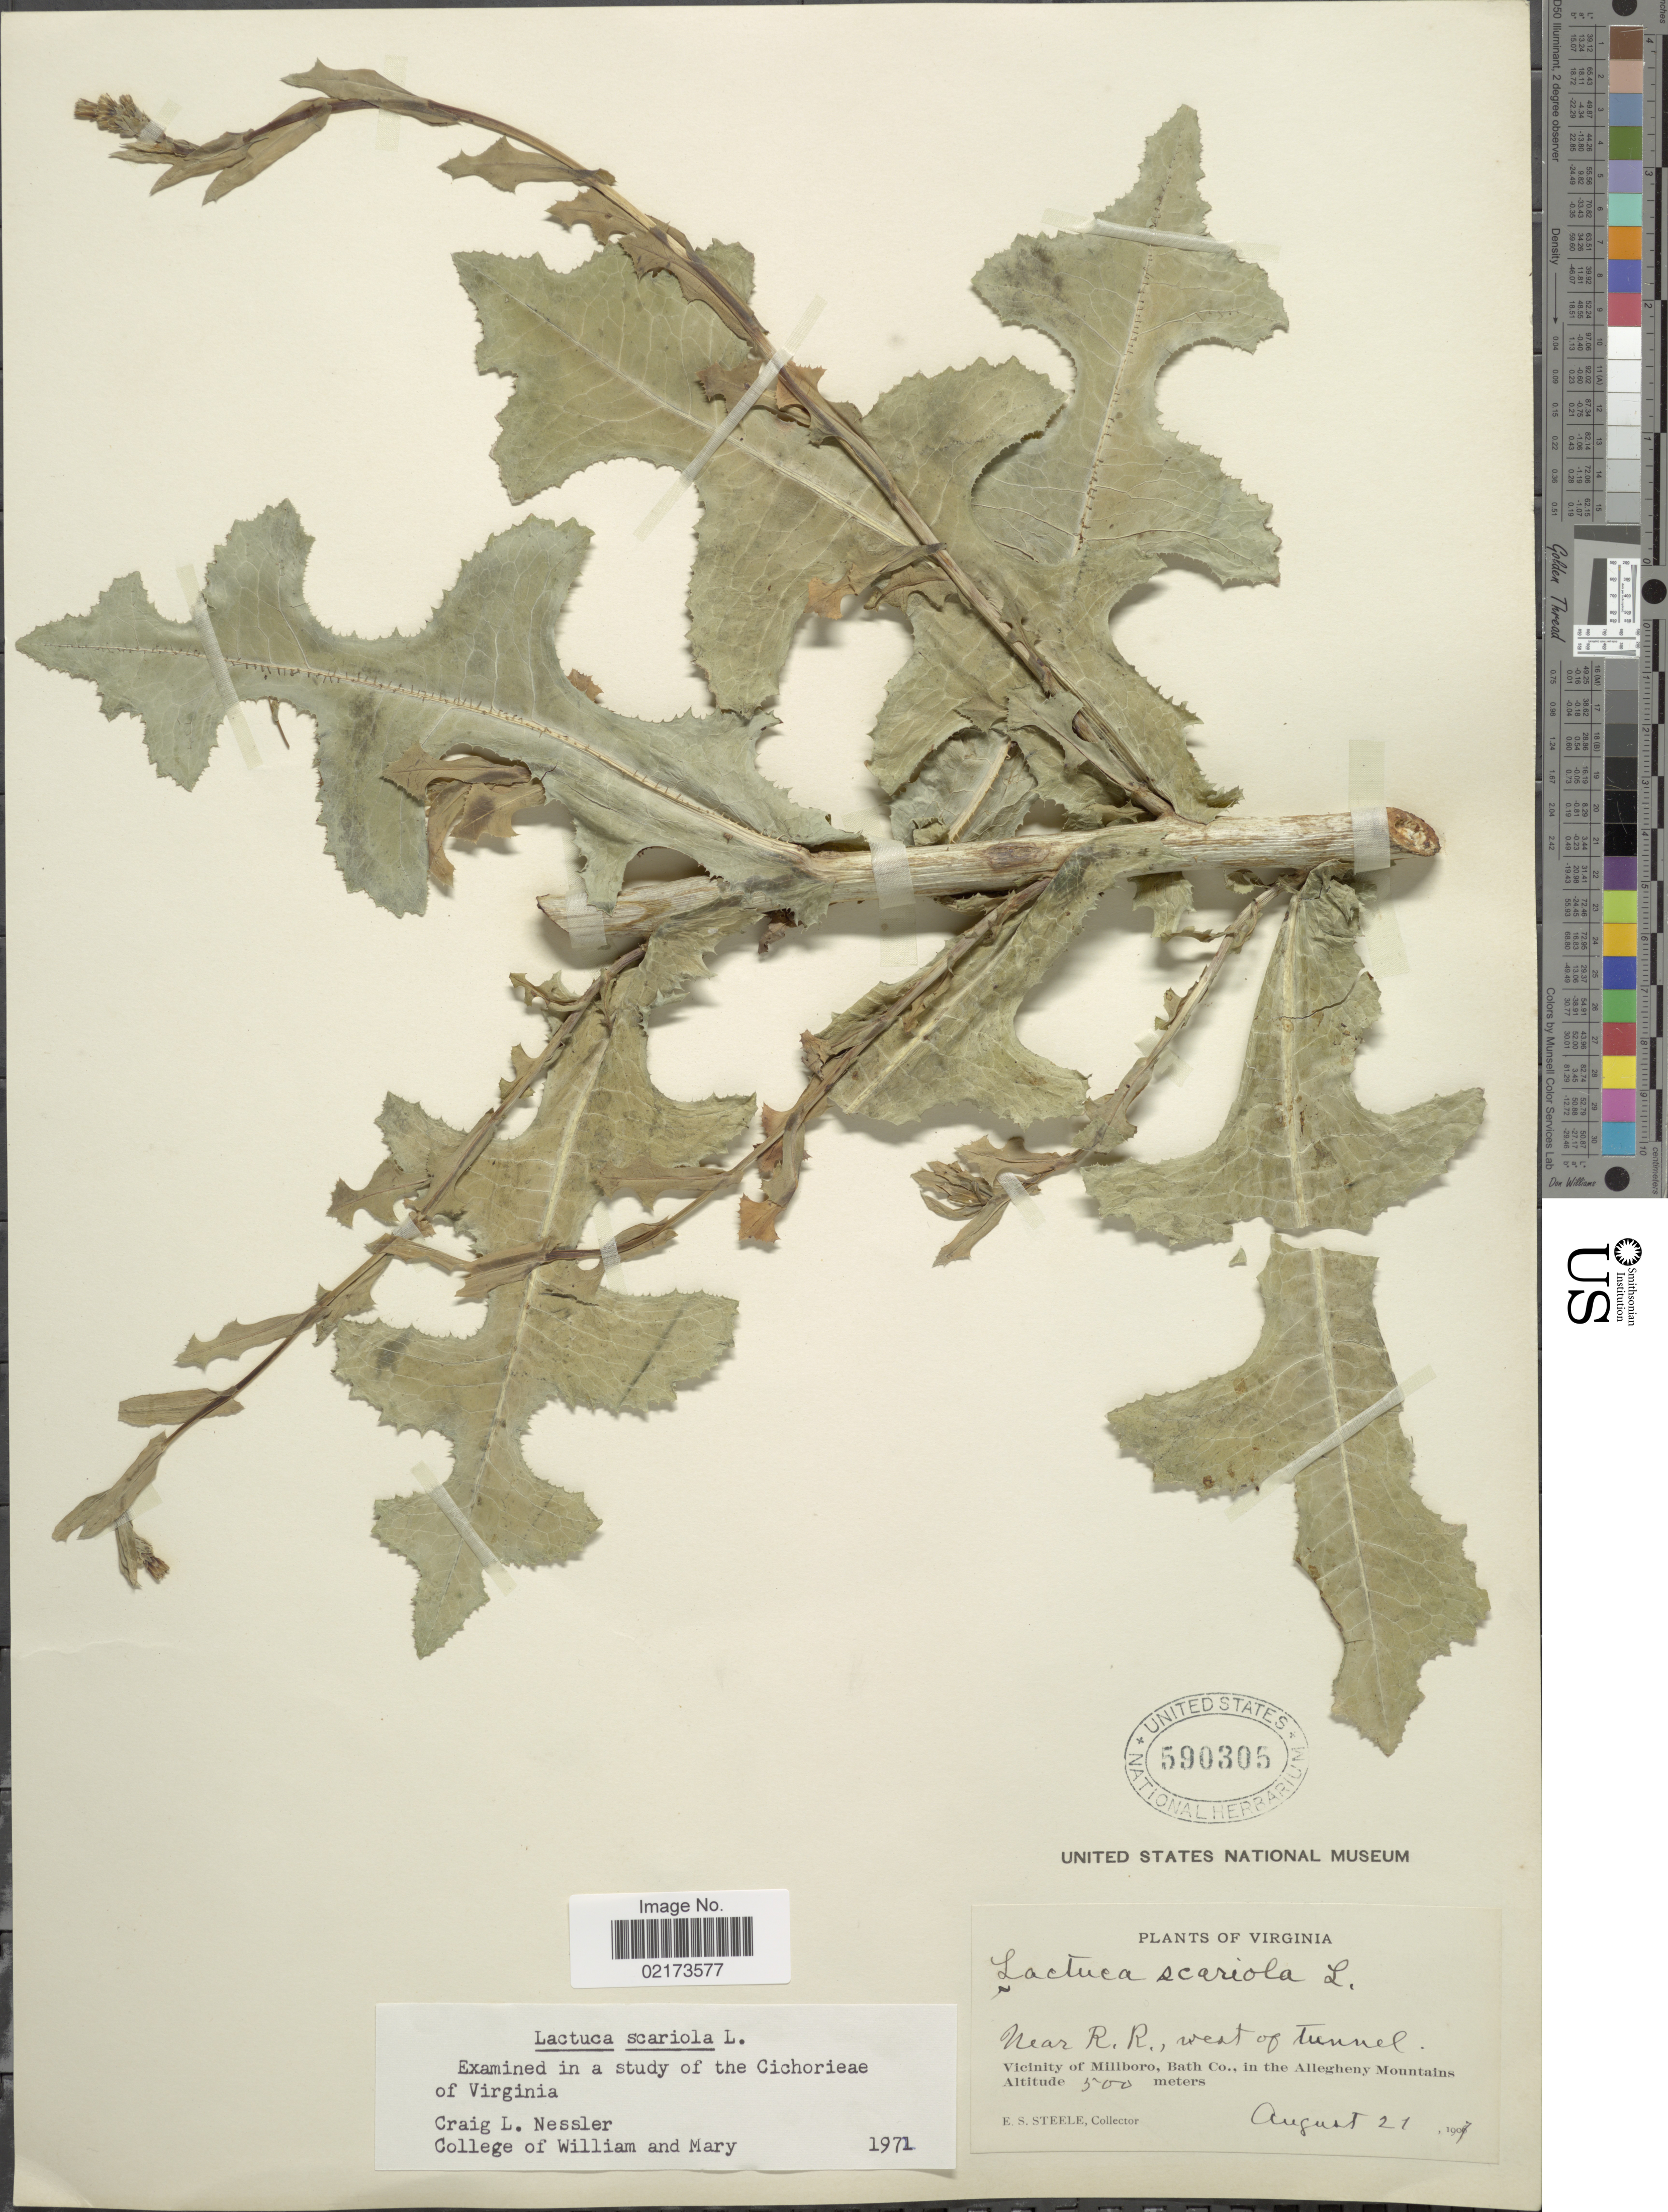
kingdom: Plantae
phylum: Tracheophyta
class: Magnoliopsida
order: Asterales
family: Asteraceae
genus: Lactuca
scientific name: Lactuca serriola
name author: L.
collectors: E. Steele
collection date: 1907-08-21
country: United States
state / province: Virginia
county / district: Bath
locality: Near R. R., west of Tunnel, Vicinity of Millboro, Bath Co., in the Allegheny Mountains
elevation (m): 500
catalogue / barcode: US 590305